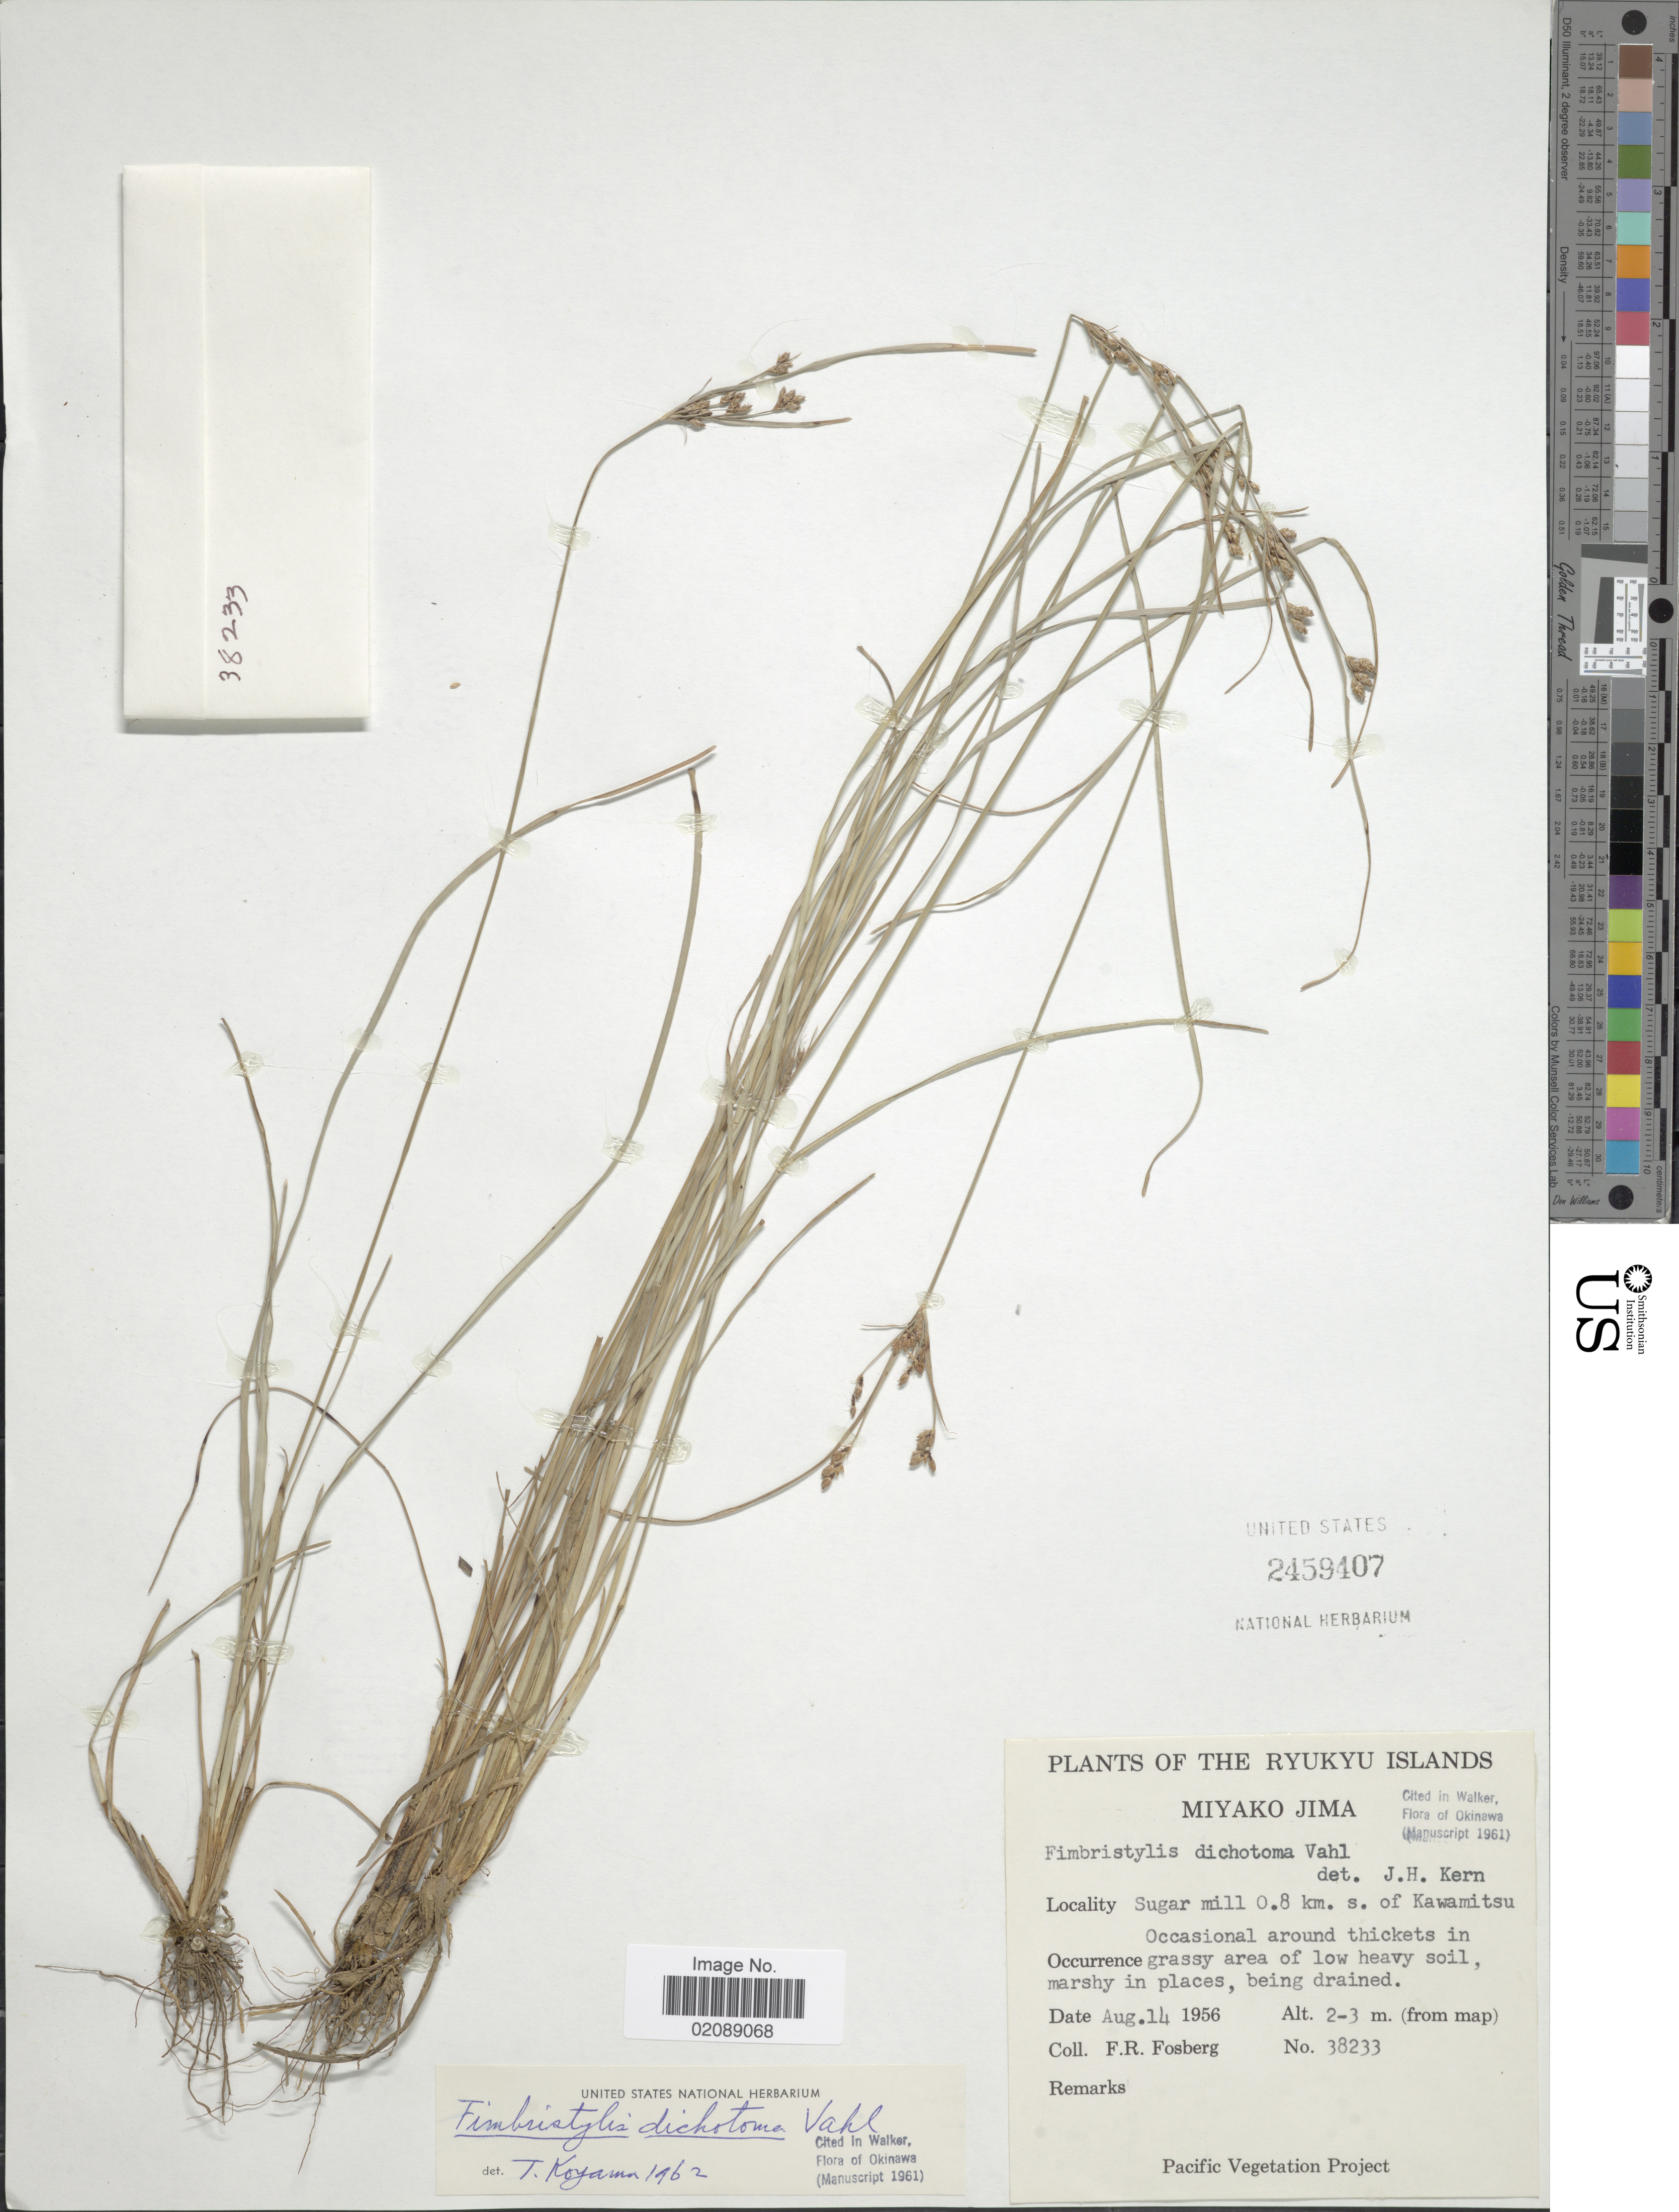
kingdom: Plantae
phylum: Tracheophyta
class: Liliopsida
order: Poales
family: Cyperaceae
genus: Fimbristylis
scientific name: Fimbristylis dichotoma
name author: (L.) Vahl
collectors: F. R. Fosberg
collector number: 38233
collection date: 1956-08-14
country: Japan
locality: The Ryukyu Islands, Miyako Jima, Sugar mill 0.8 km s. of Kawamitsu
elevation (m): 2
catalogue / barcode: US 2459407